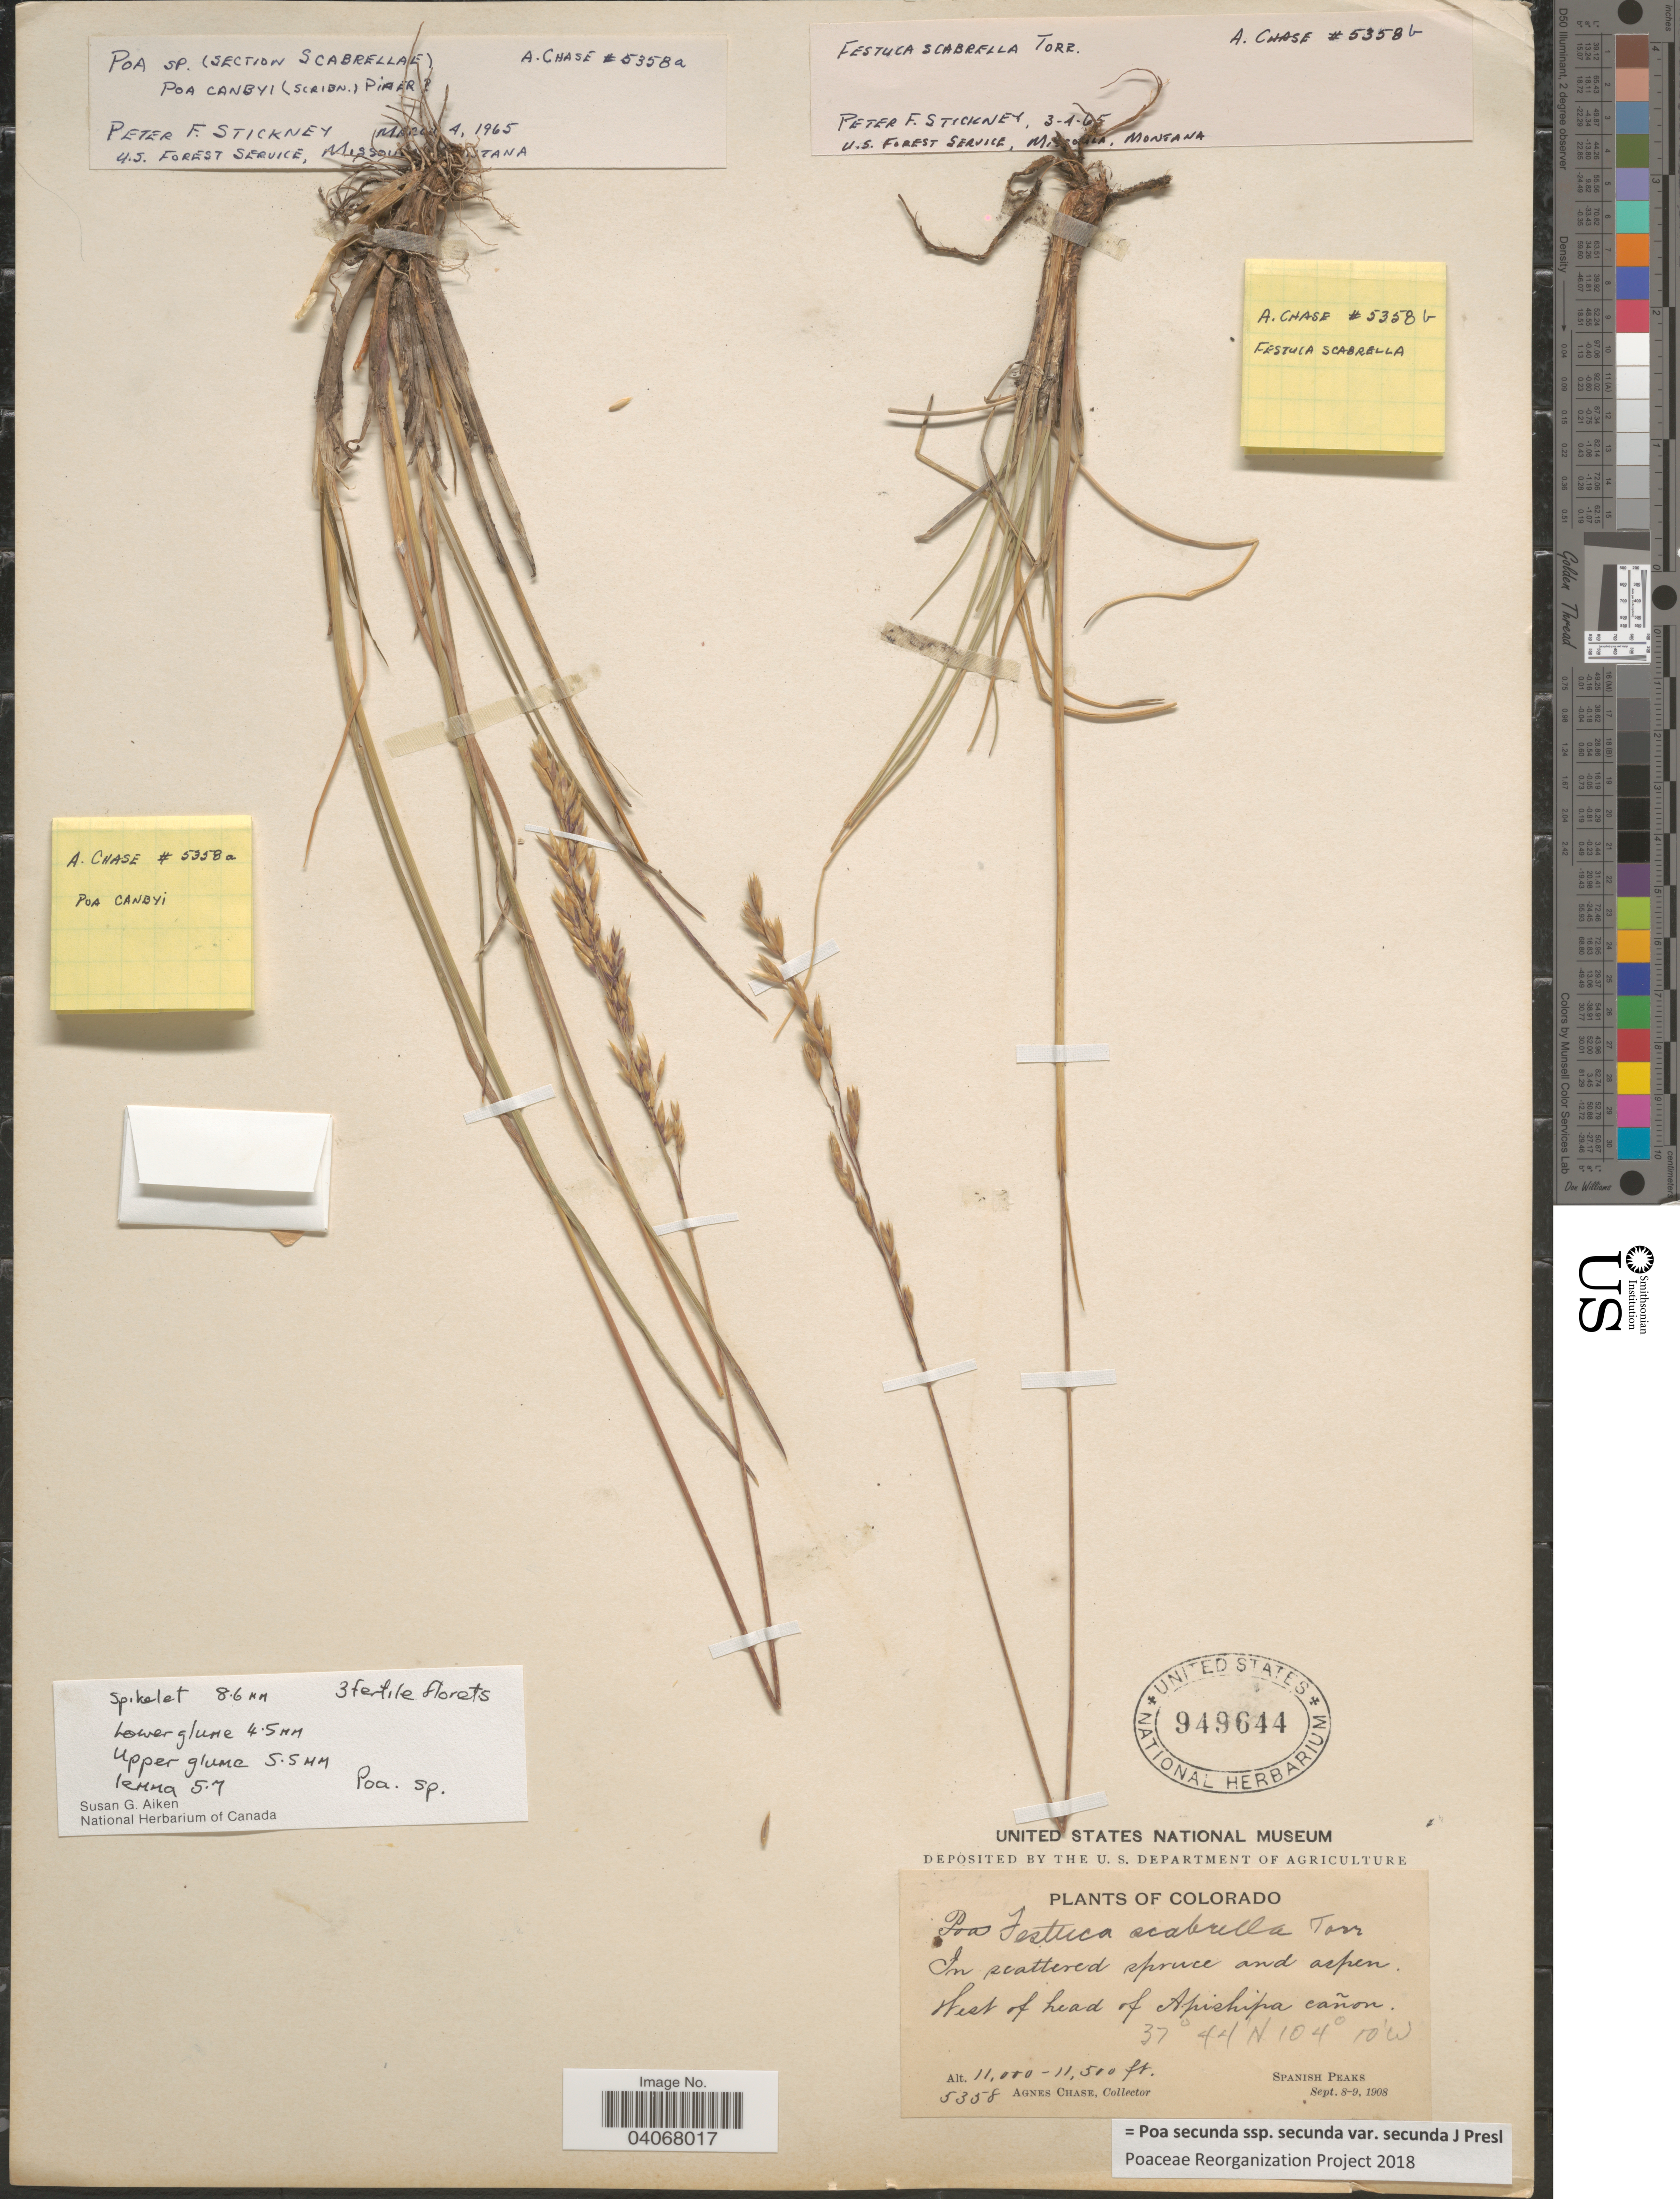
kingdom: Plantae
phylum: Tracheophyta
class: Liliopsida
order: Poales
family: Poaceae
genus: Poa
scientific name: Poa secunda subsp. secunda var. secunda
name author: J. Presl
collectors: A. Chase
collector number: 5358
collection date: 1908-09-08/1908-09-09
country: United States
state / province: Colorado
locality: In scattered spruce and aspen. West of head of Apishipa cañon. Spanish Peaks.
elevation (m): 3353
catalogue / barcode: US 949644